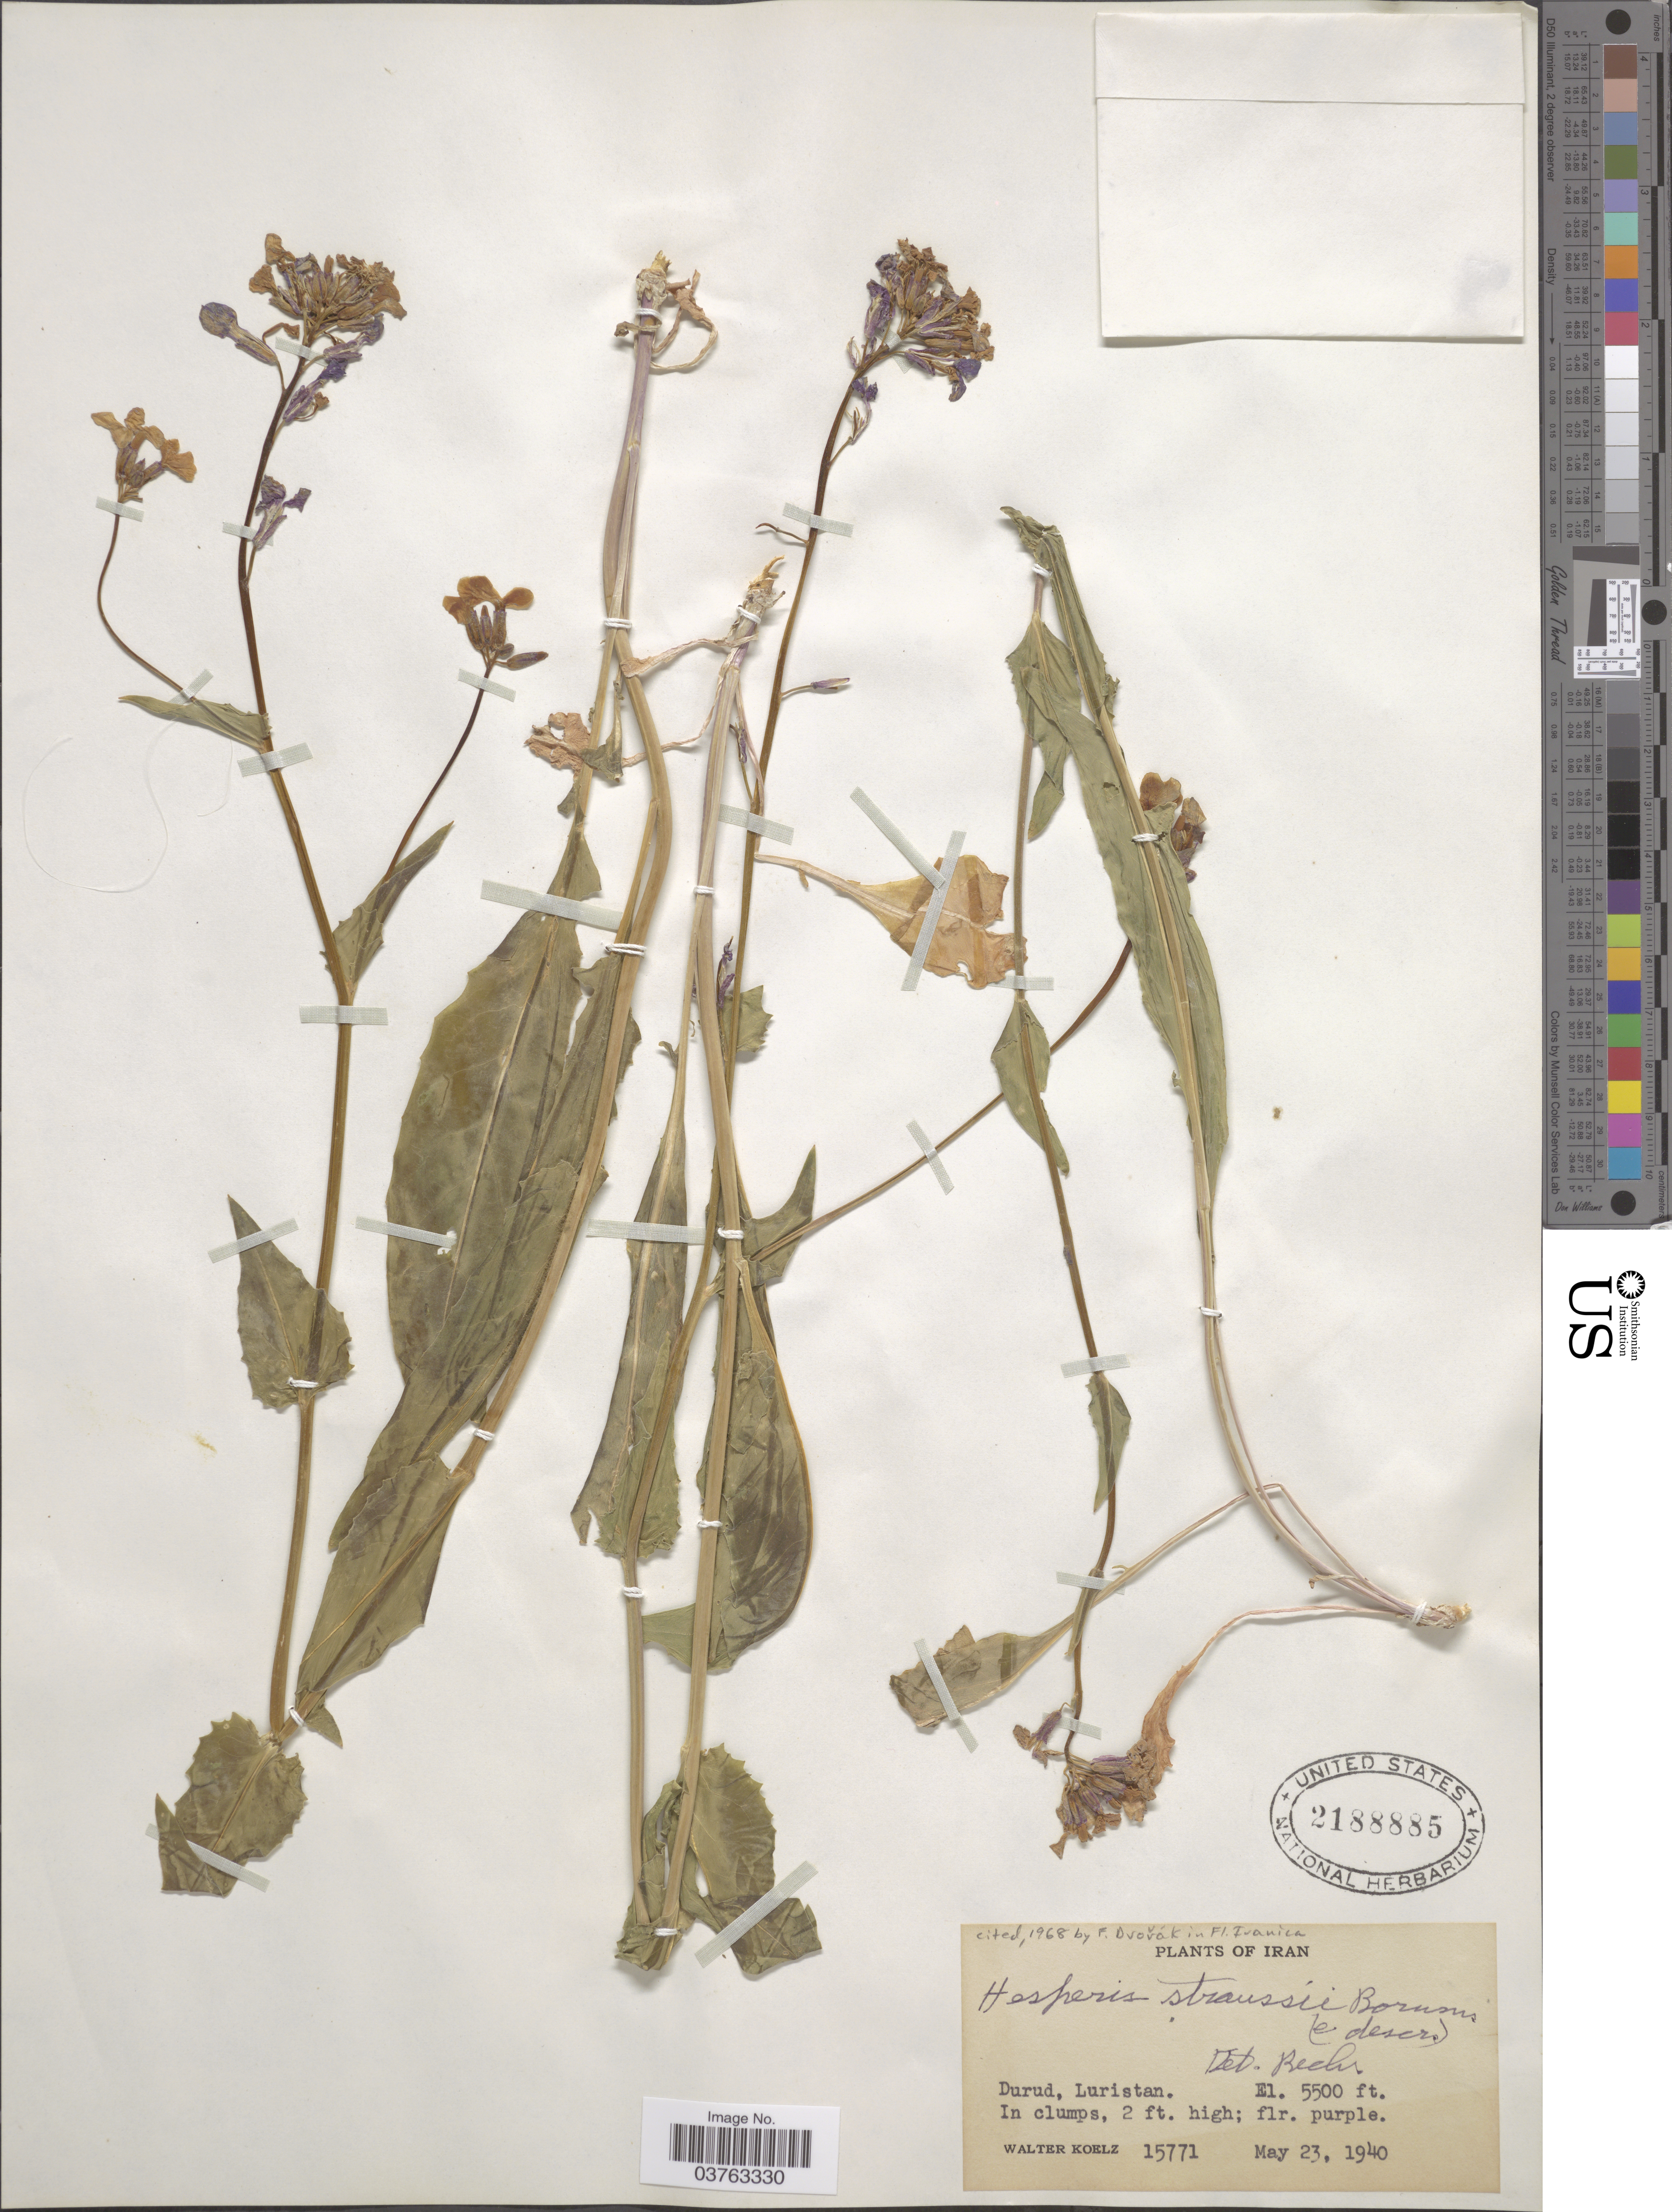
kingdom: Plantae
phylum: Tracheophyta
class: Magnoliopsida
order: Brassicales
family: Brassicaceae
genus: Hesperis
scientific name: Hesperis straussii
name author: Bornm.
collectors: W. N. Koelz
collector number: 15771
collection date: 1940-05-23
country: Iran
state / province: Lorestan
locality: Durud, Luristan.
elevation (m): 1676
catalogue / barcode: US 2188885